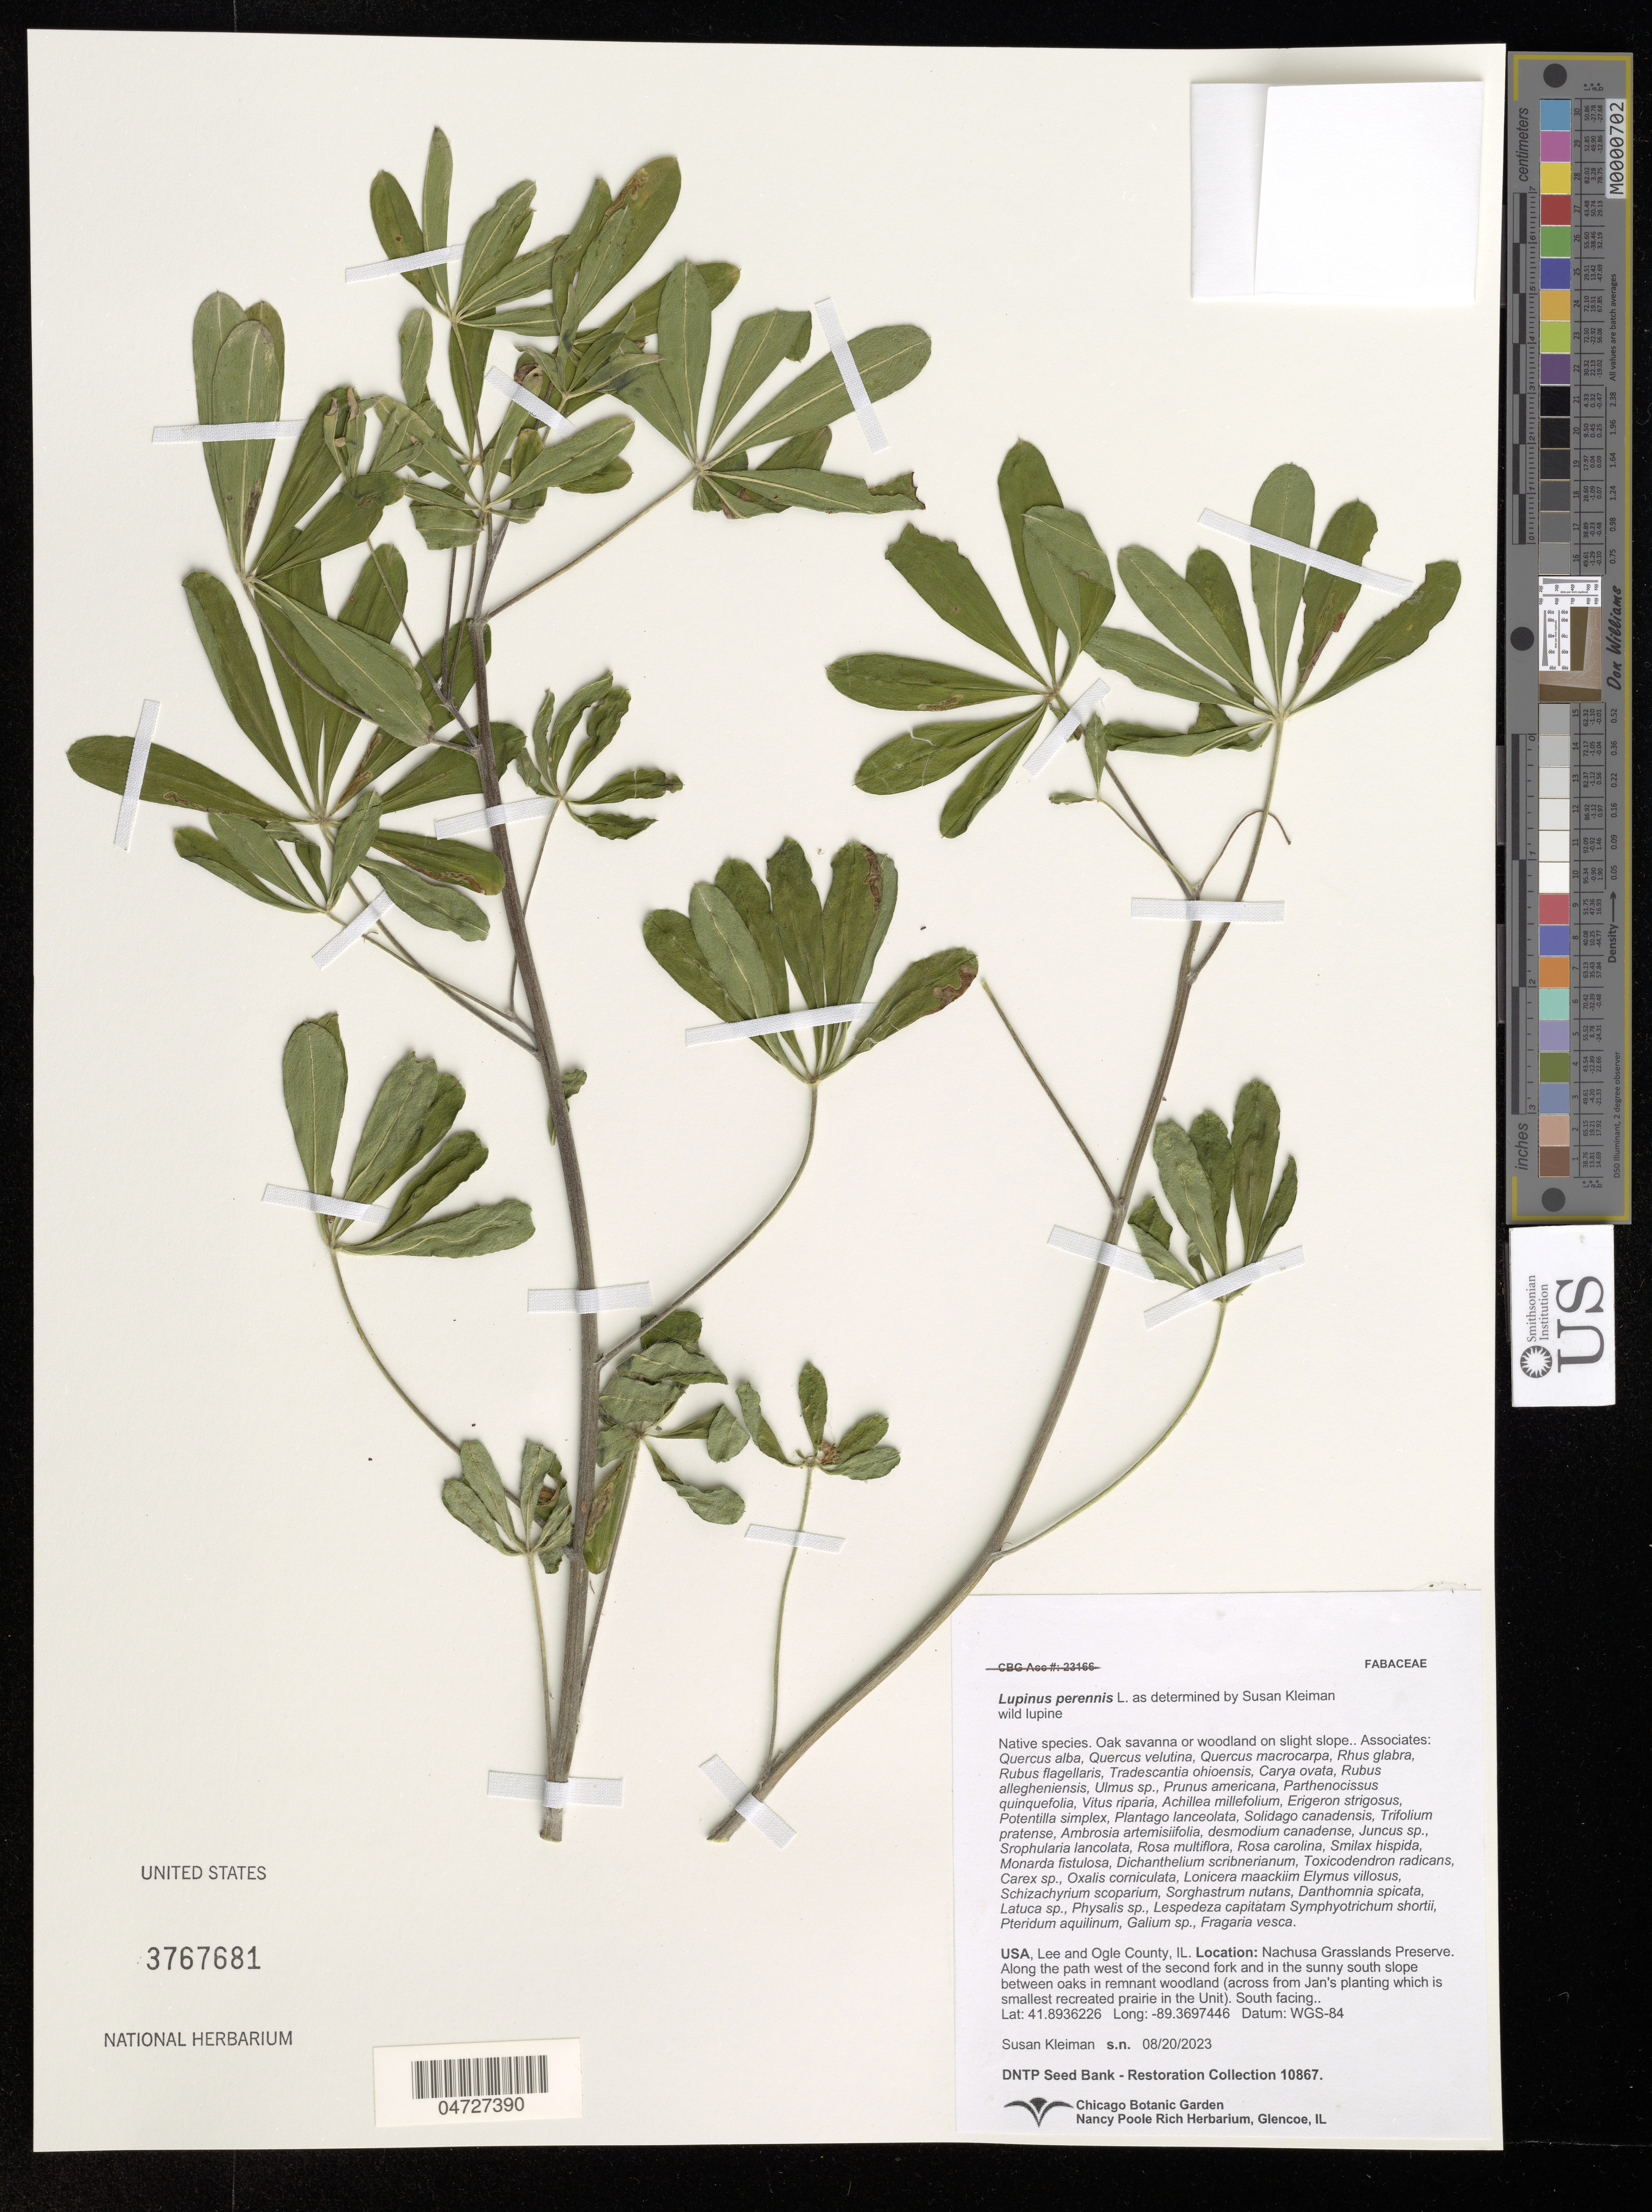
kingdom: Plantae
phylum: Tracheophyta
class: Magnoliopsida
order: Fabales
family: Fabaceae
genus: Lupinus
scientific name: Lupinus perennis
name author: L.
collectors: S. Kleiman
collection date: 2023-08-20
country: United States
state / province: Illinois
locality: Lee and Ogle County. Nachusa Grasslands Preserve. Along the path west of the second fork and in the sunny south slope between oaks in remnant woodland (across from Jan's planting which is smallest recreated prairie in the Unit). South facing..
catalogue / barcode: US 3767681